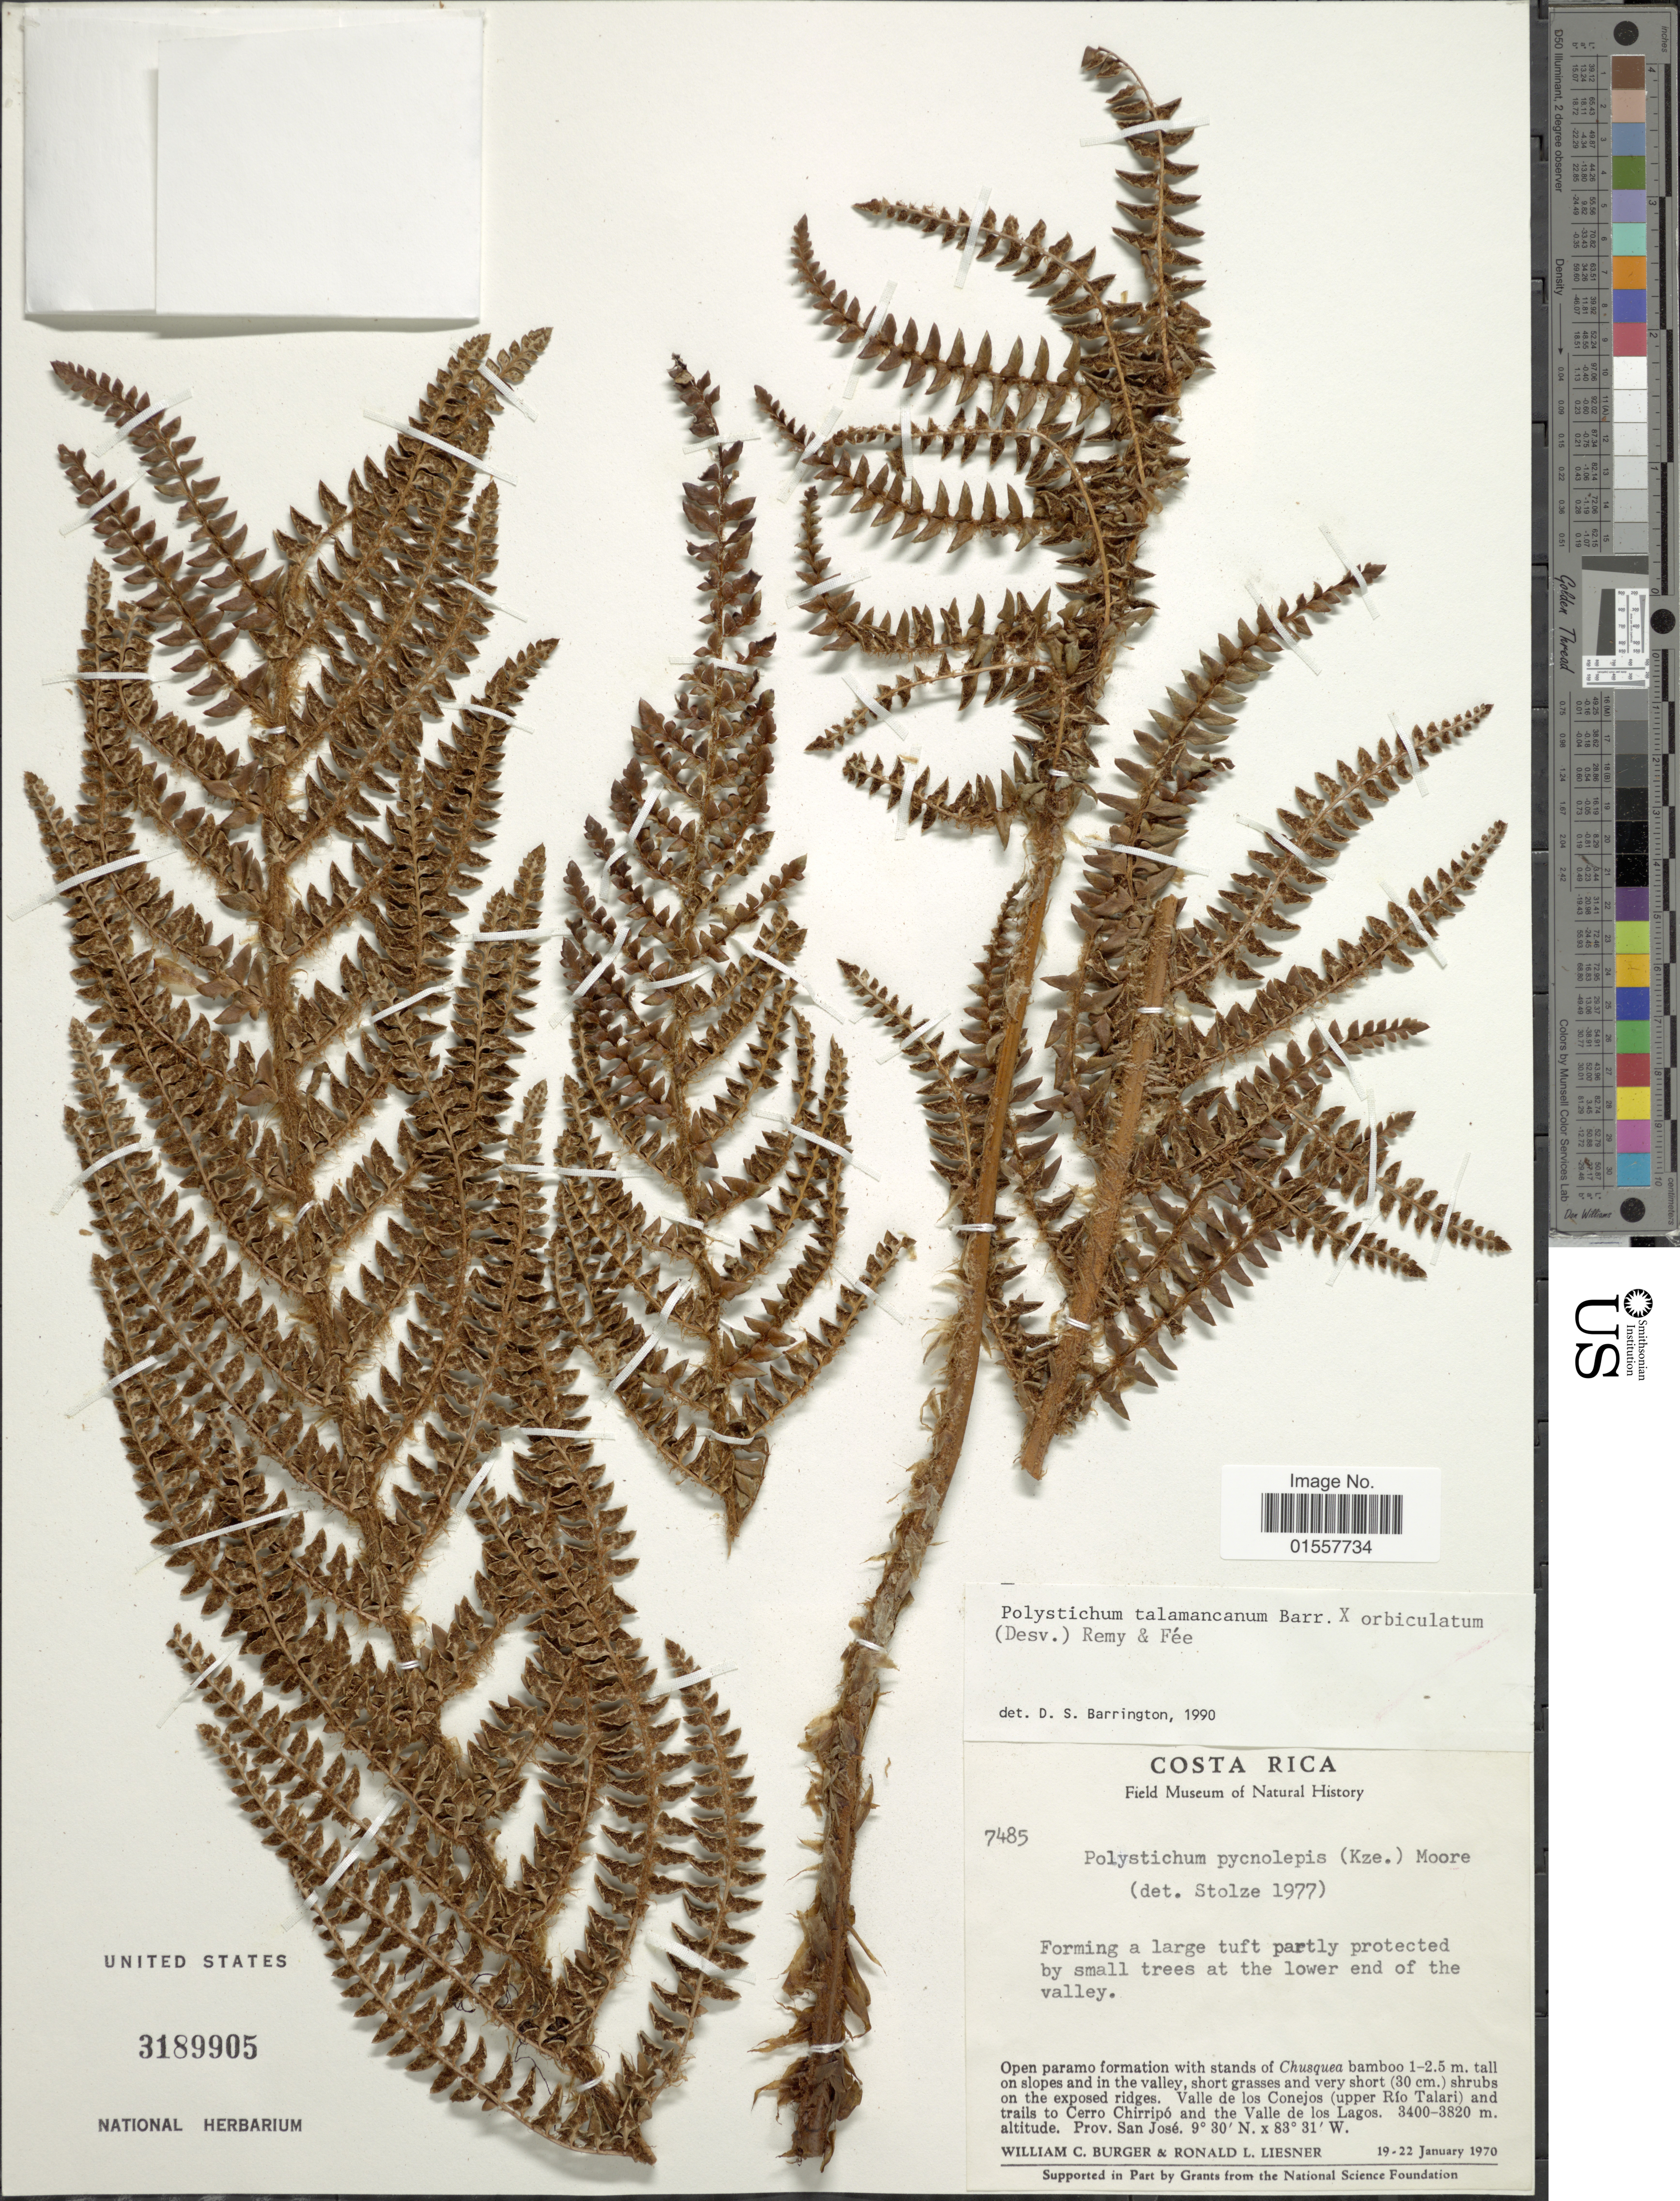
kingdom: Plantae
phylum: Tracheophyta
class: Polypodiopsida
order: Polypodiales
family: Dryopteridaceae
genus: Polystichum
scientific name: Polystichum orbiculatum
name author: (Desv.) J. Rémy & Fée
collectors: W. Burger & R. L. Liesner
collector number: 7485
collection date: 1970-01-19/1970-01-22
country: Costa Rica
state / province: San José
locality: Valle de los Conejos (upper Rio Talari) and trails to Cerro Chirripo and the Valle de los Lagos, Prov. San Jose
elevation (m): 3400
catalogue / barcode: US 3189905